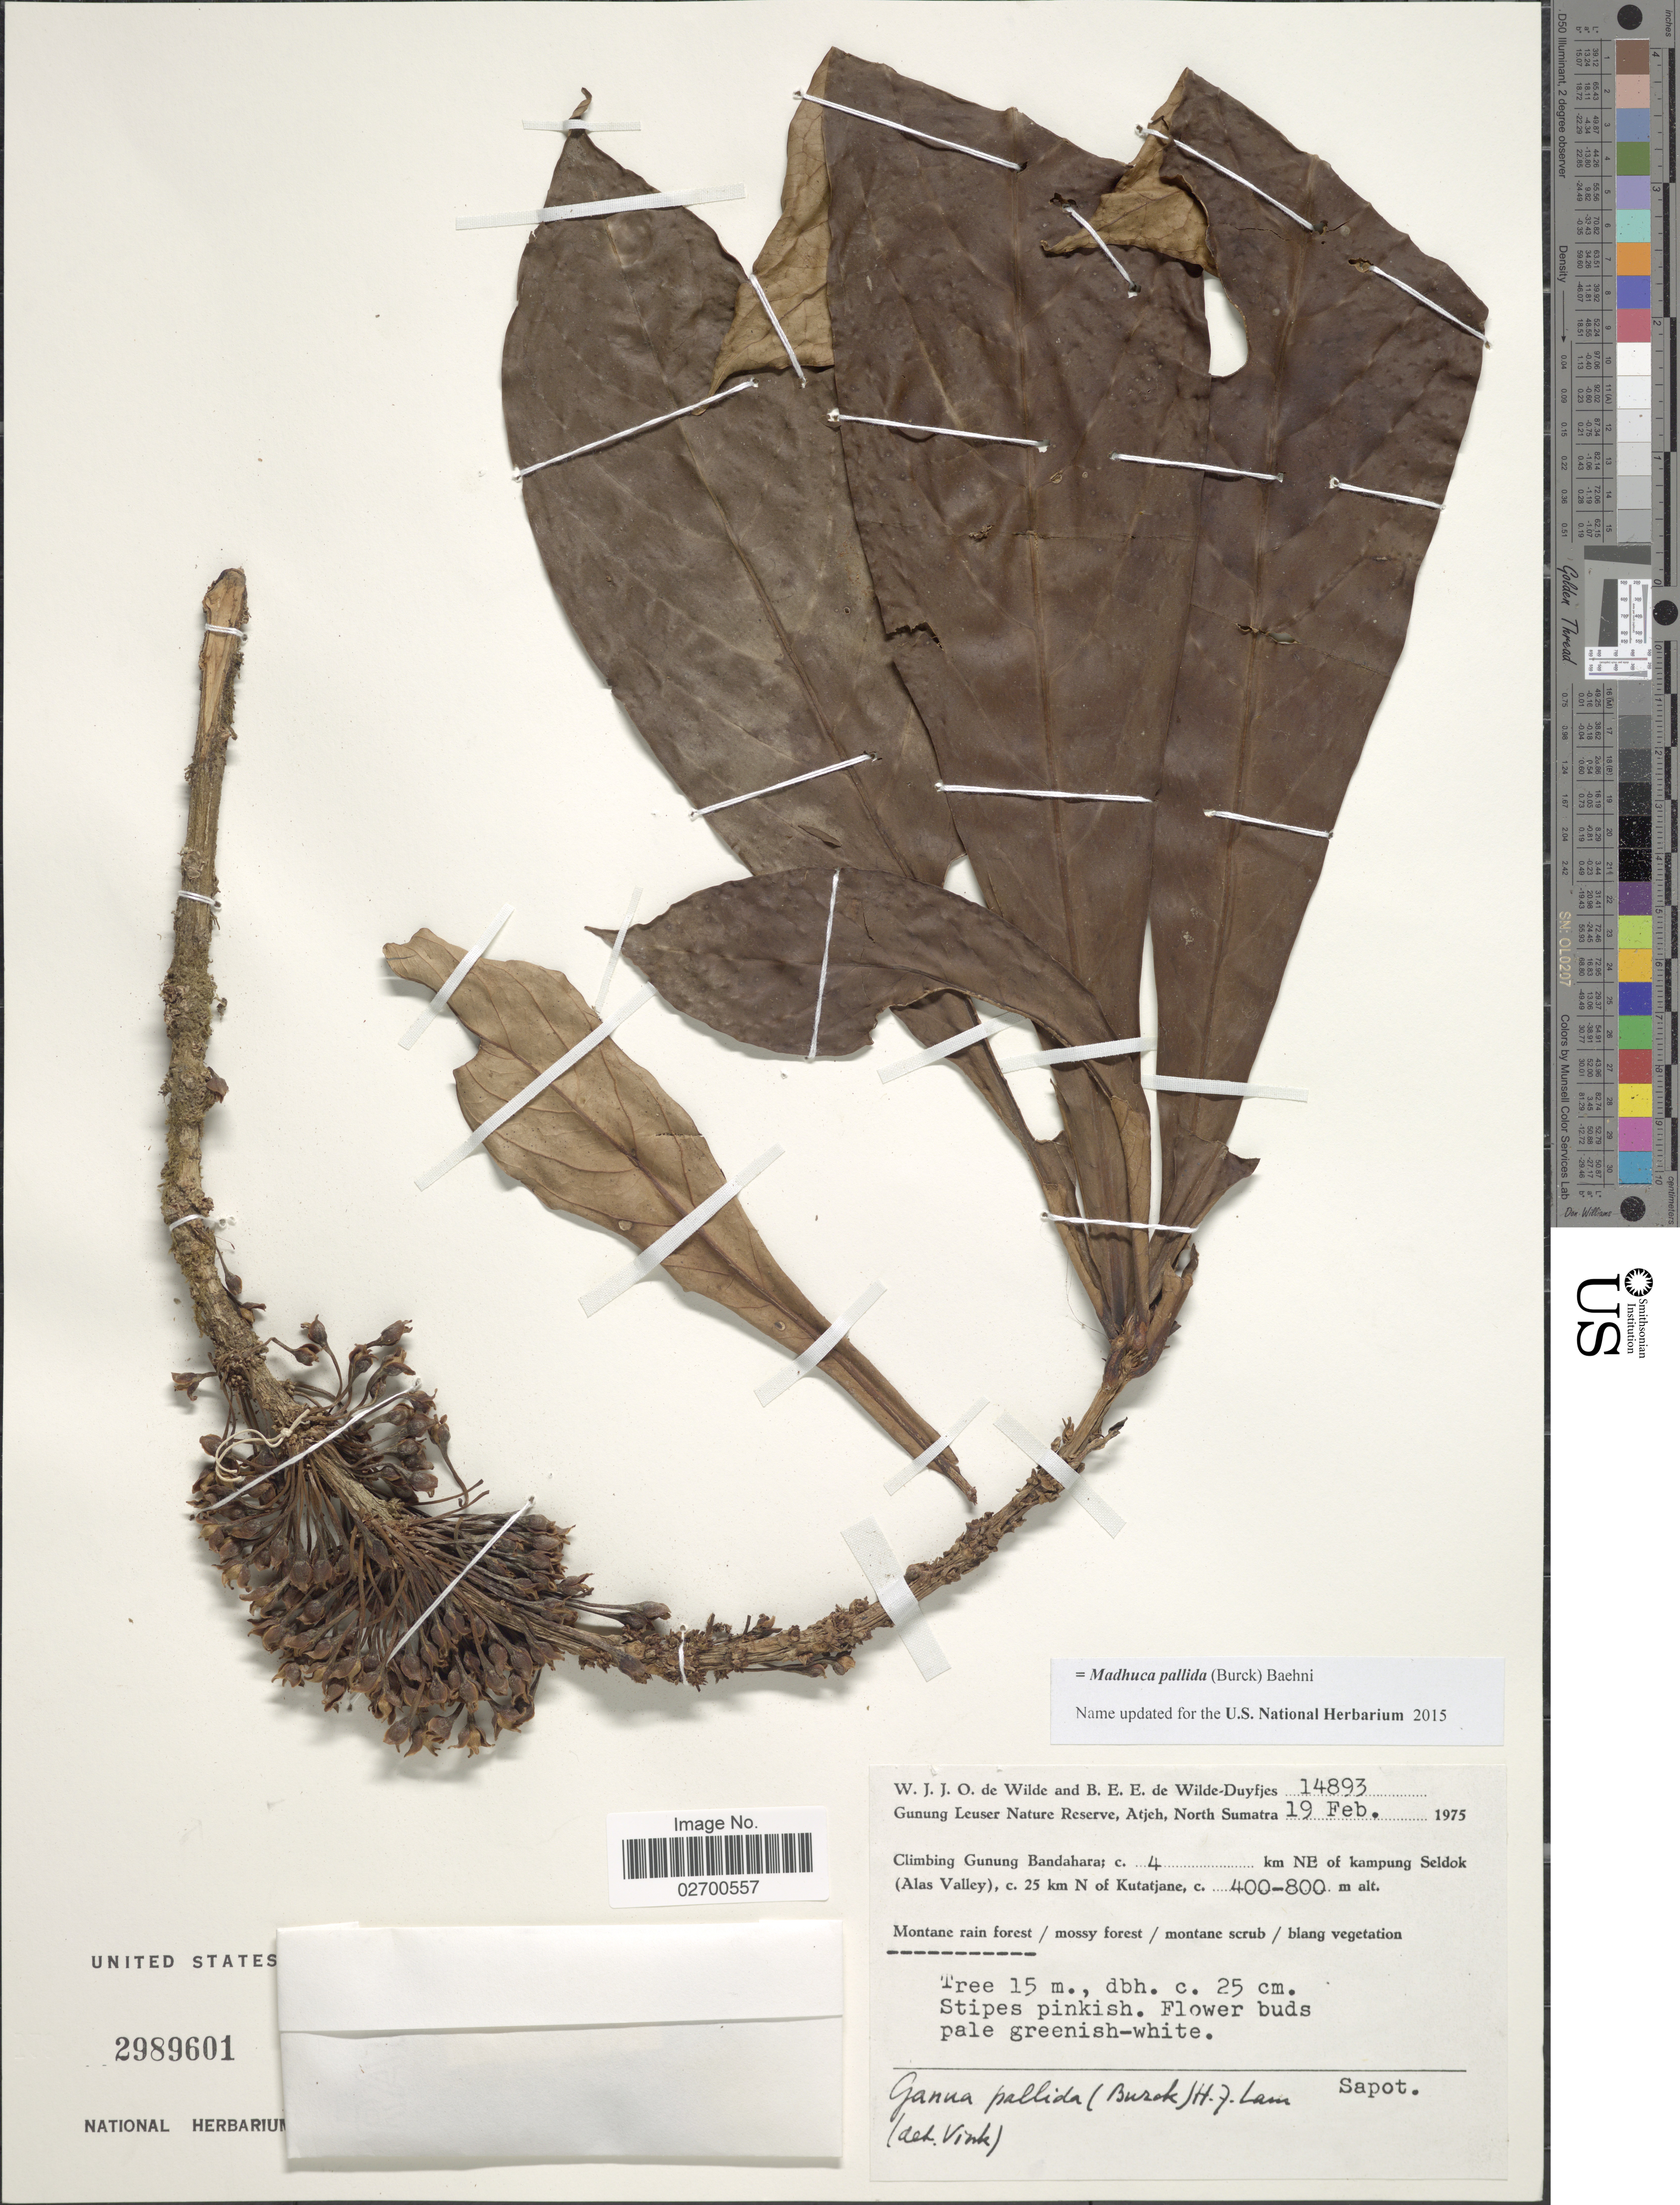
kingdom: Plantae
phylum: Tracheophyta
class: Magnoliopsida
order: Ericales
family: Sapotaceae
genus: Madhuca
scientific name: Madhuca pallida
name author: (Burck) Baehni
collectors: W. J. de Wilde & B. E. de Wilde-Duyfjes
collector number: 14893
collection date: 1975-02-19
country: Indonesia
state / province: Sumatra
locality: Gunung Leuser Nature Reserve, Atjeh. Climbing Gunung Bandahara; c. 4 km NE of kampung Seldok (Alas Valley), c. 25 km N of Kutatjane.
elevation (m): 400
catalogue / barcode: US 2989601